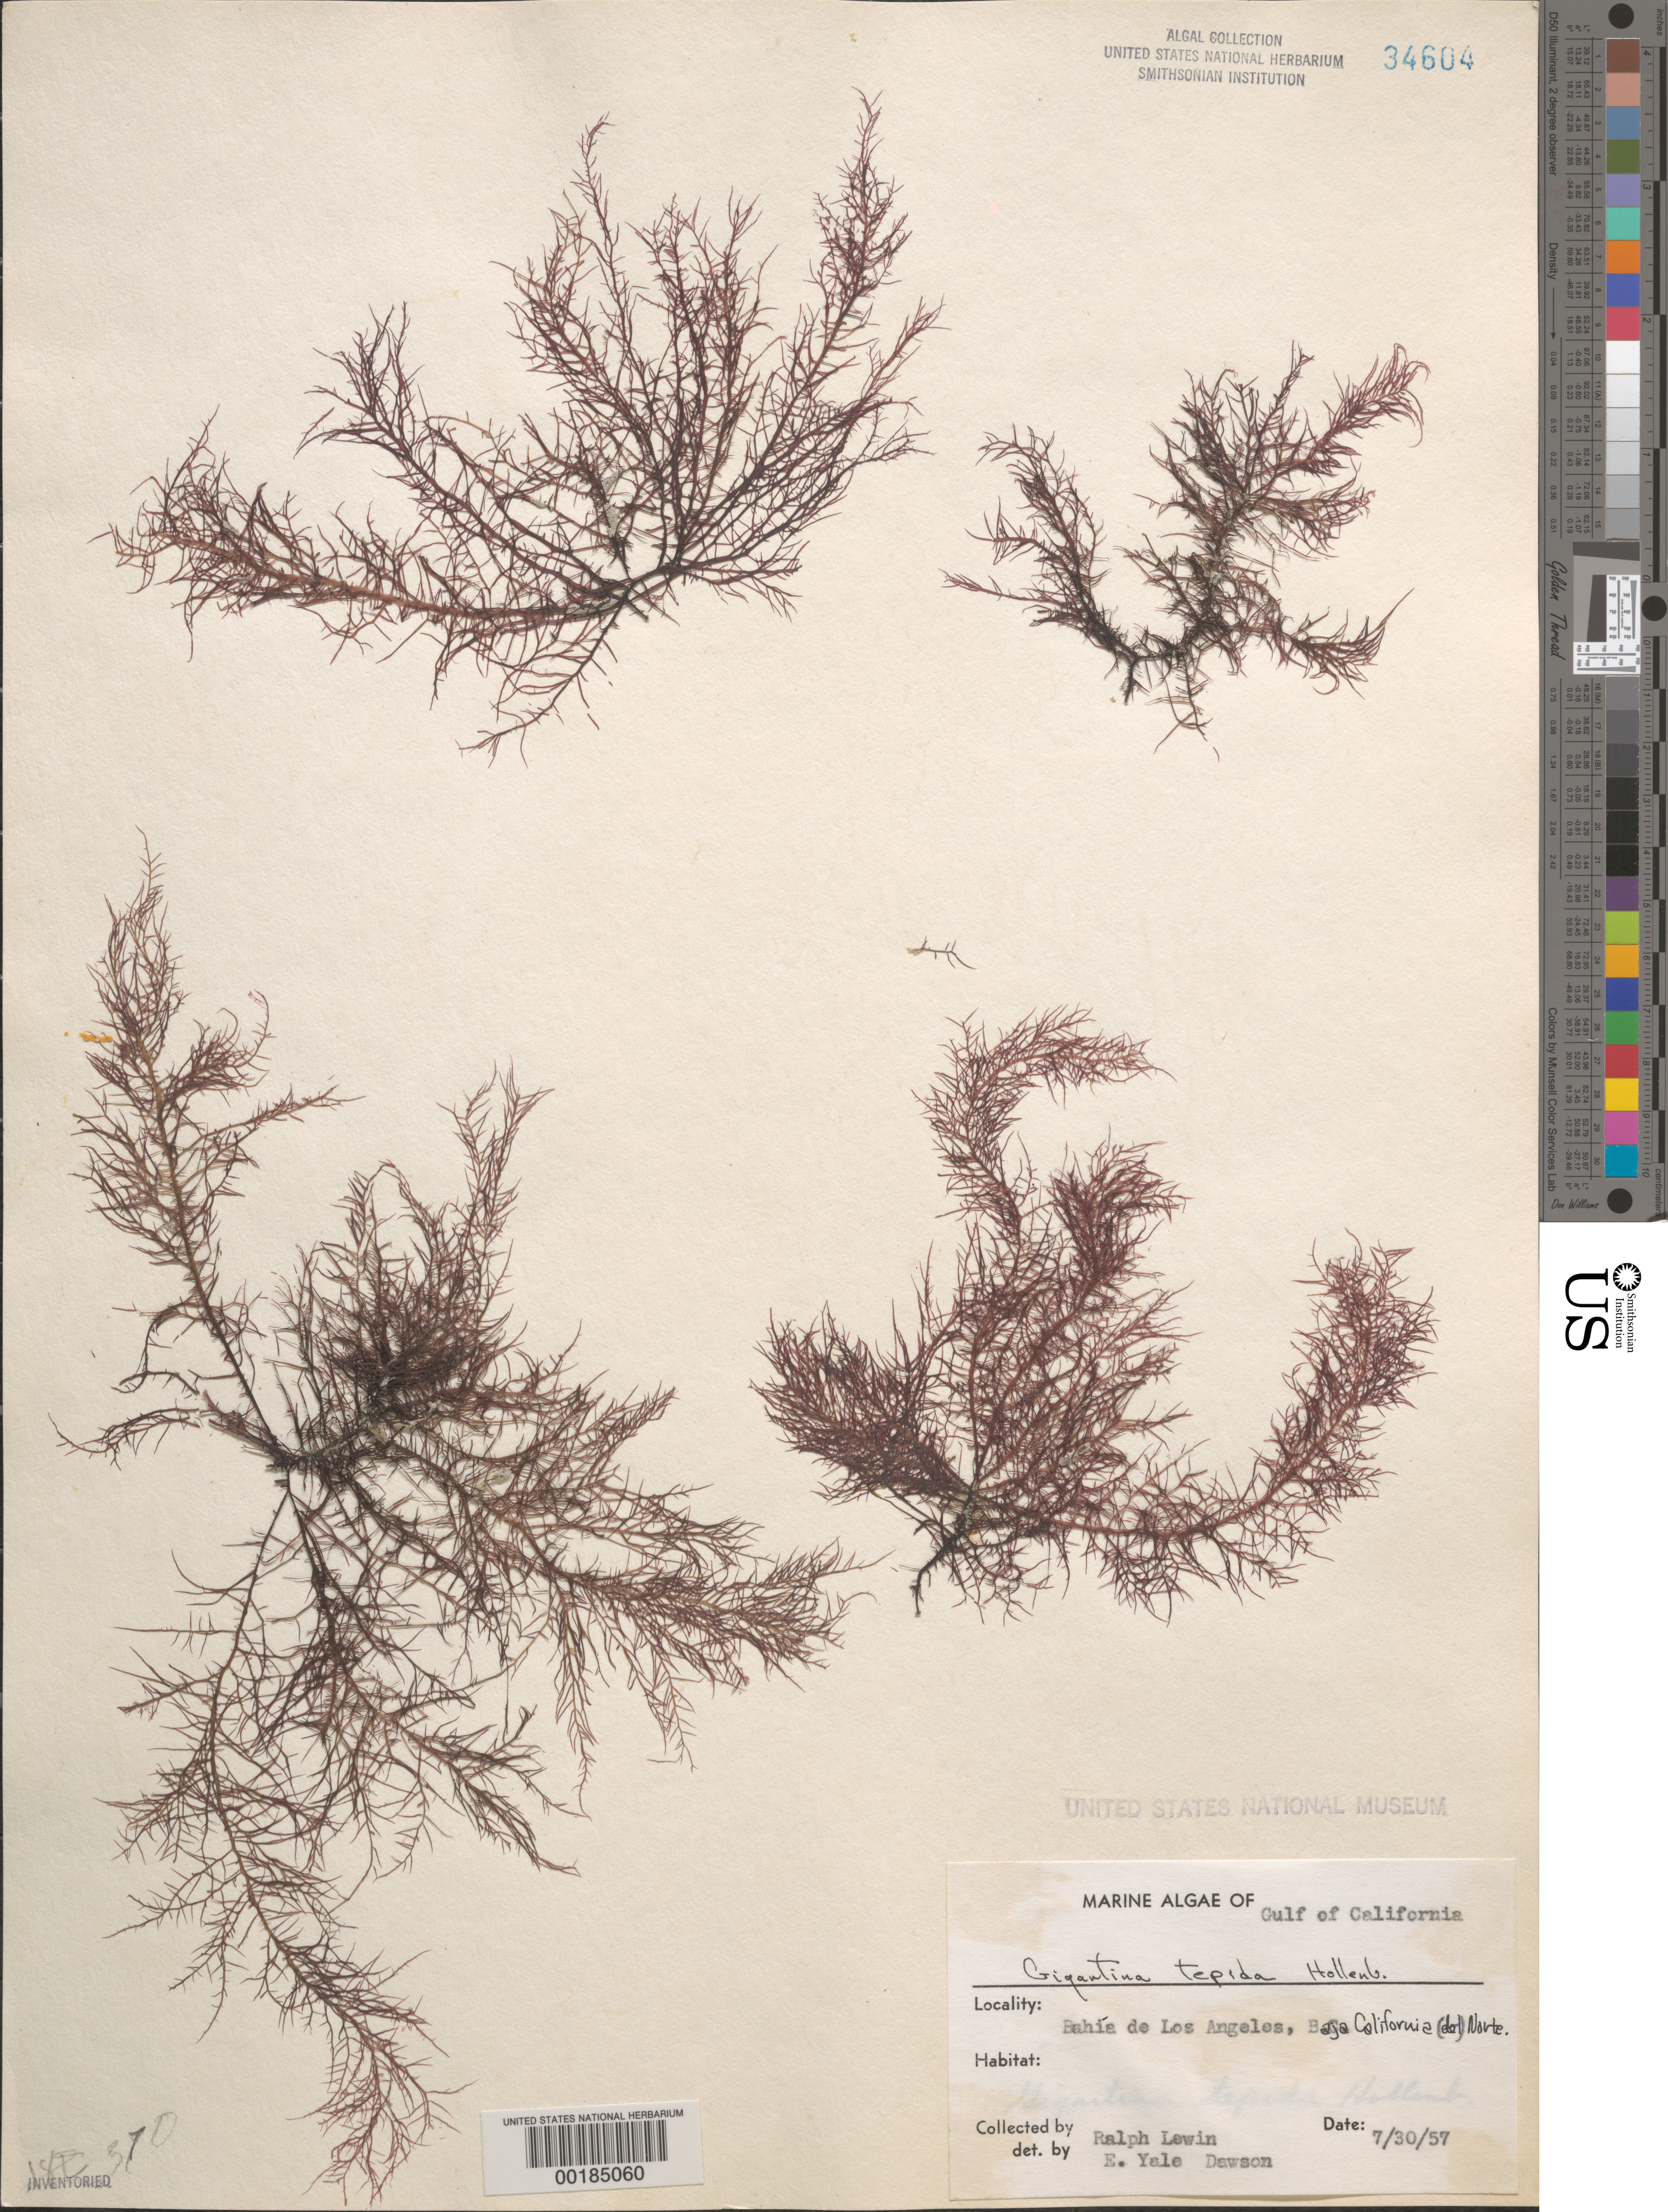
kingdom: Plantae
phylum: Rhodophyta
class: Florideophyceae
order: Gigartinales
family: Gigartinaceae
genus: Chondracanthus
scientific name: Chondracanthus tepidus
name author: (Hollenb.) Guiry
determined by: Algae name updating Project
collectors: R. Lewin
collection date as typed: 30 Jul 1957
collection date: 1957-07-30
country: Mexico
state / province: Baja California Norte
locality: Bahia de los Angeles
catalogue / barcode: US 34604